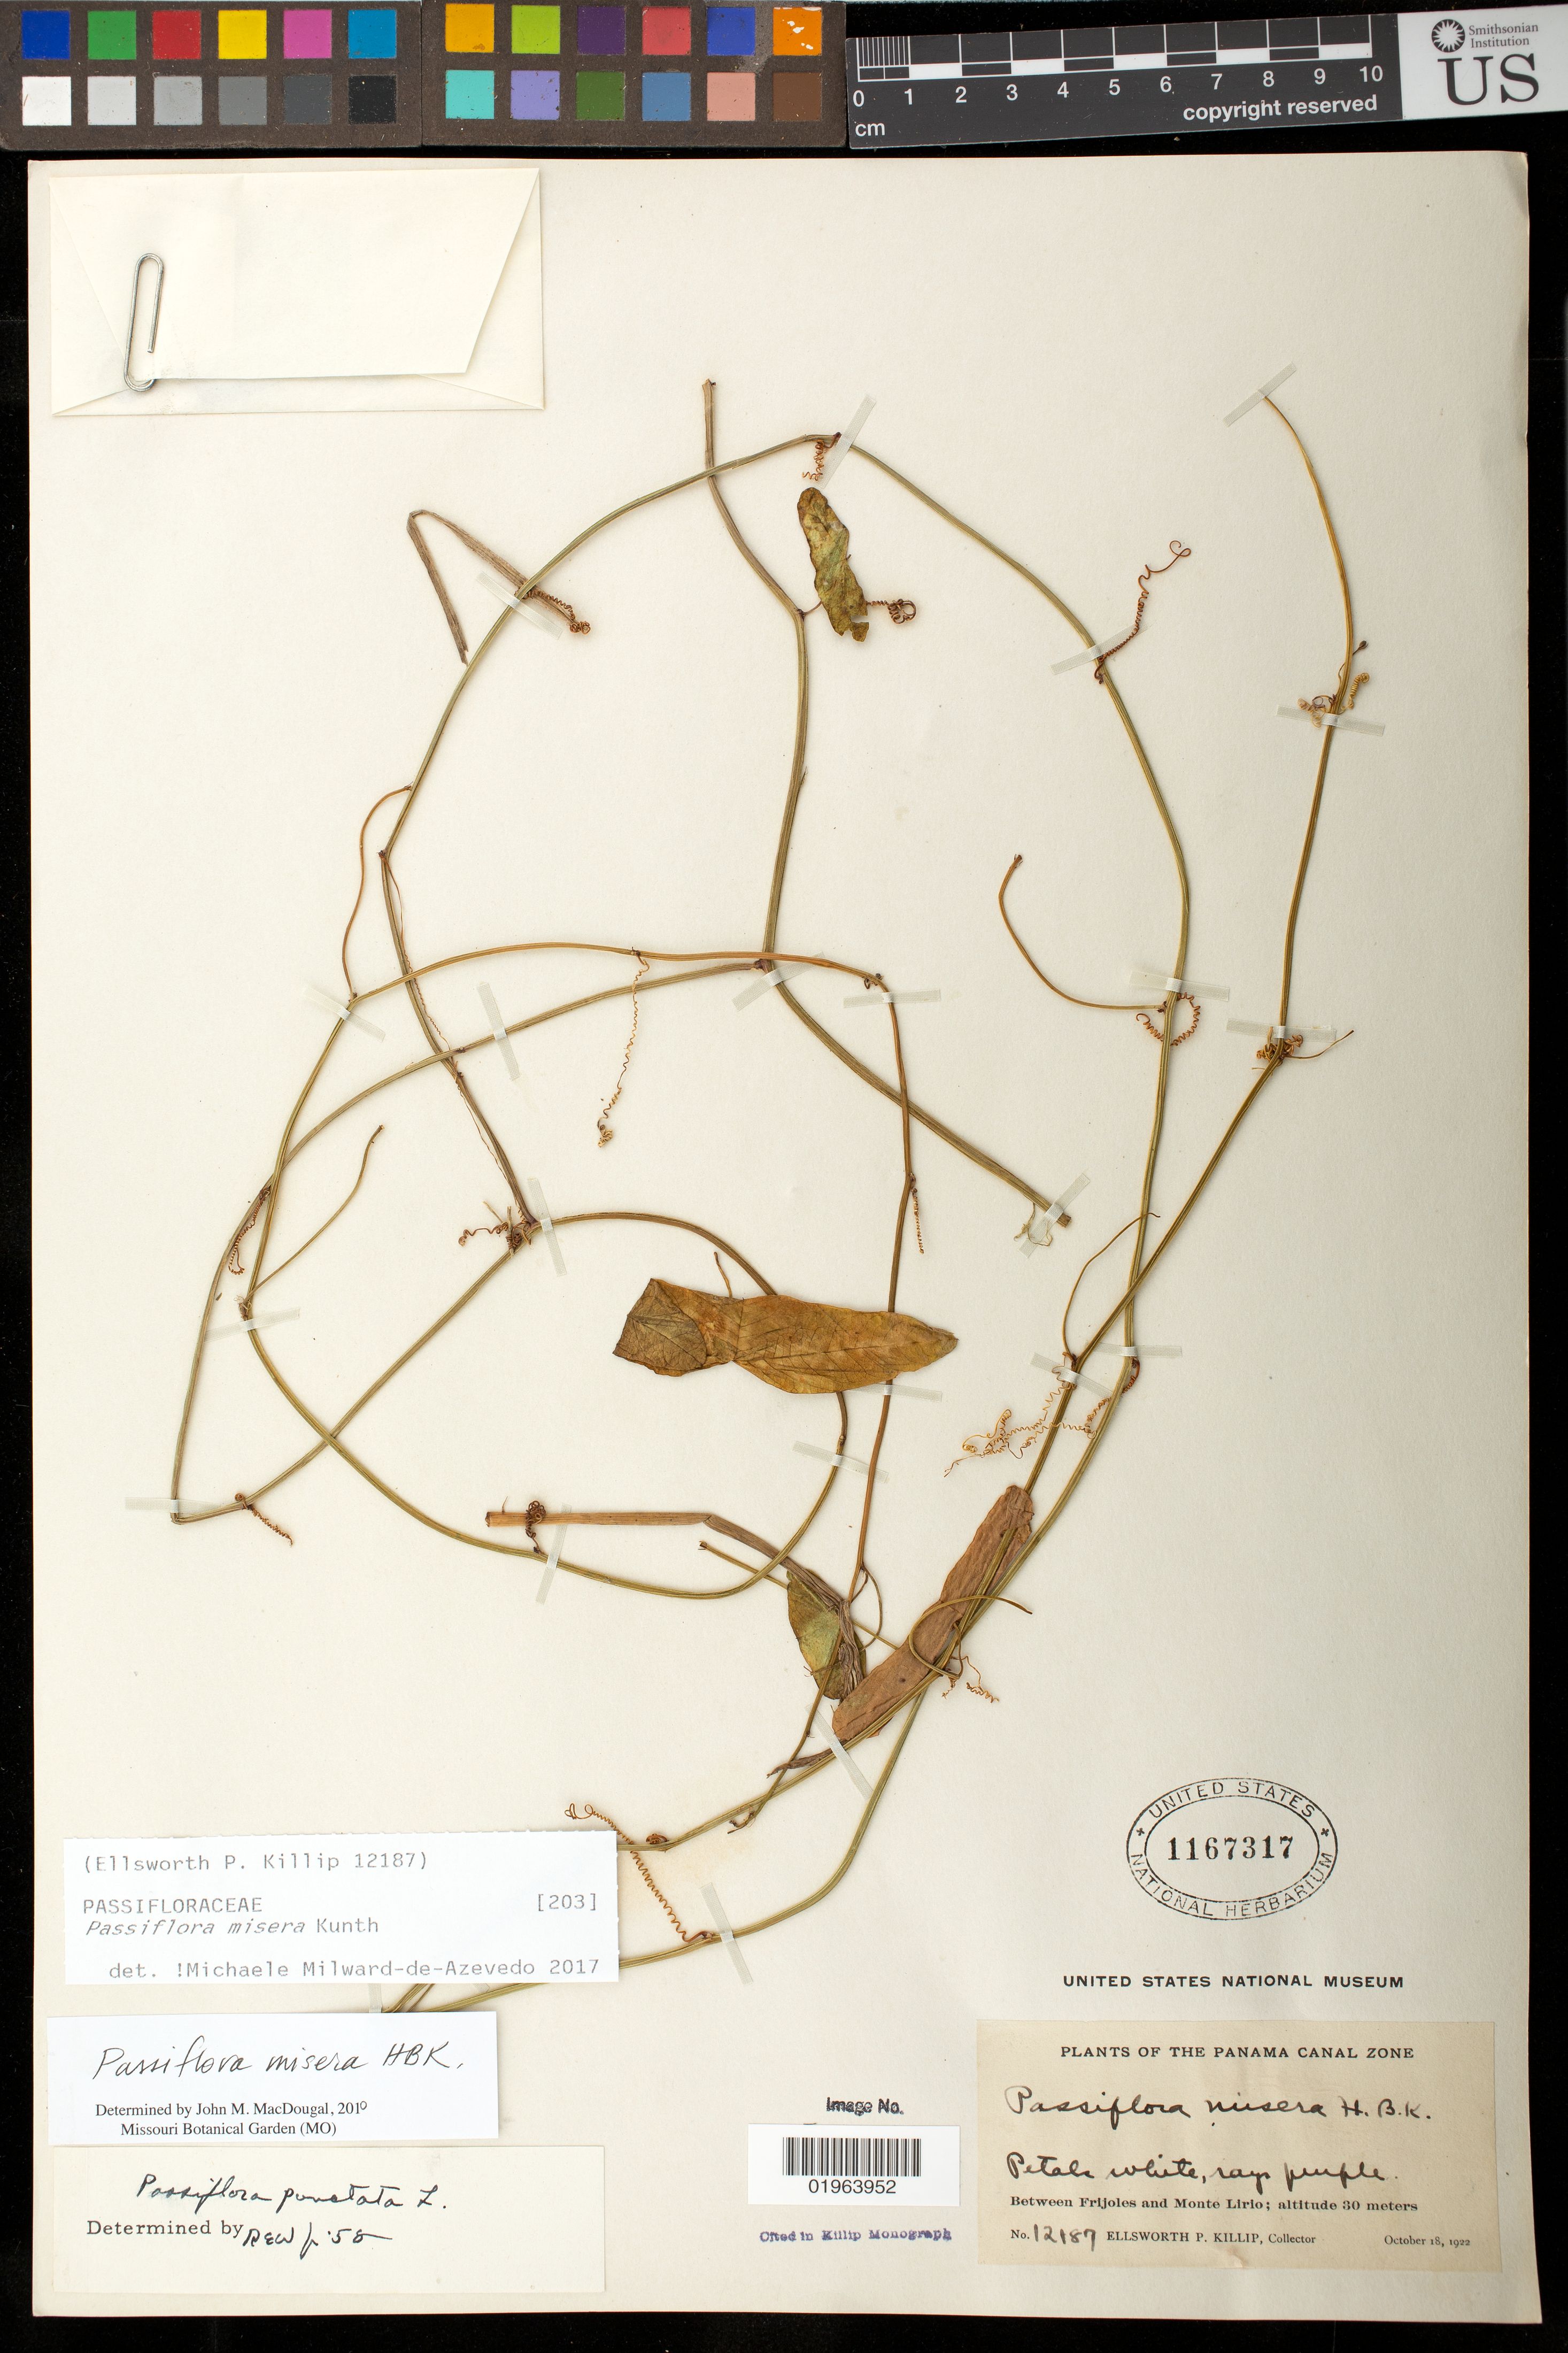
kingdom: Plantae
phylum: Tracheophyta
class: Magnoliopsida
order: Malpighiales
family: Passifloraceae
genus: Passiflora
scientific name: Passiflora misera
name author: Kunth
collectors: E. P. Killip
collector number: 12187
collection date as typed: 10/18/1922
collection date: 1922-10-18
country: Panama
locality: Between Frijoles and Monte Lirio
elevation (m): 30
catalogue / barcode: US 1167317